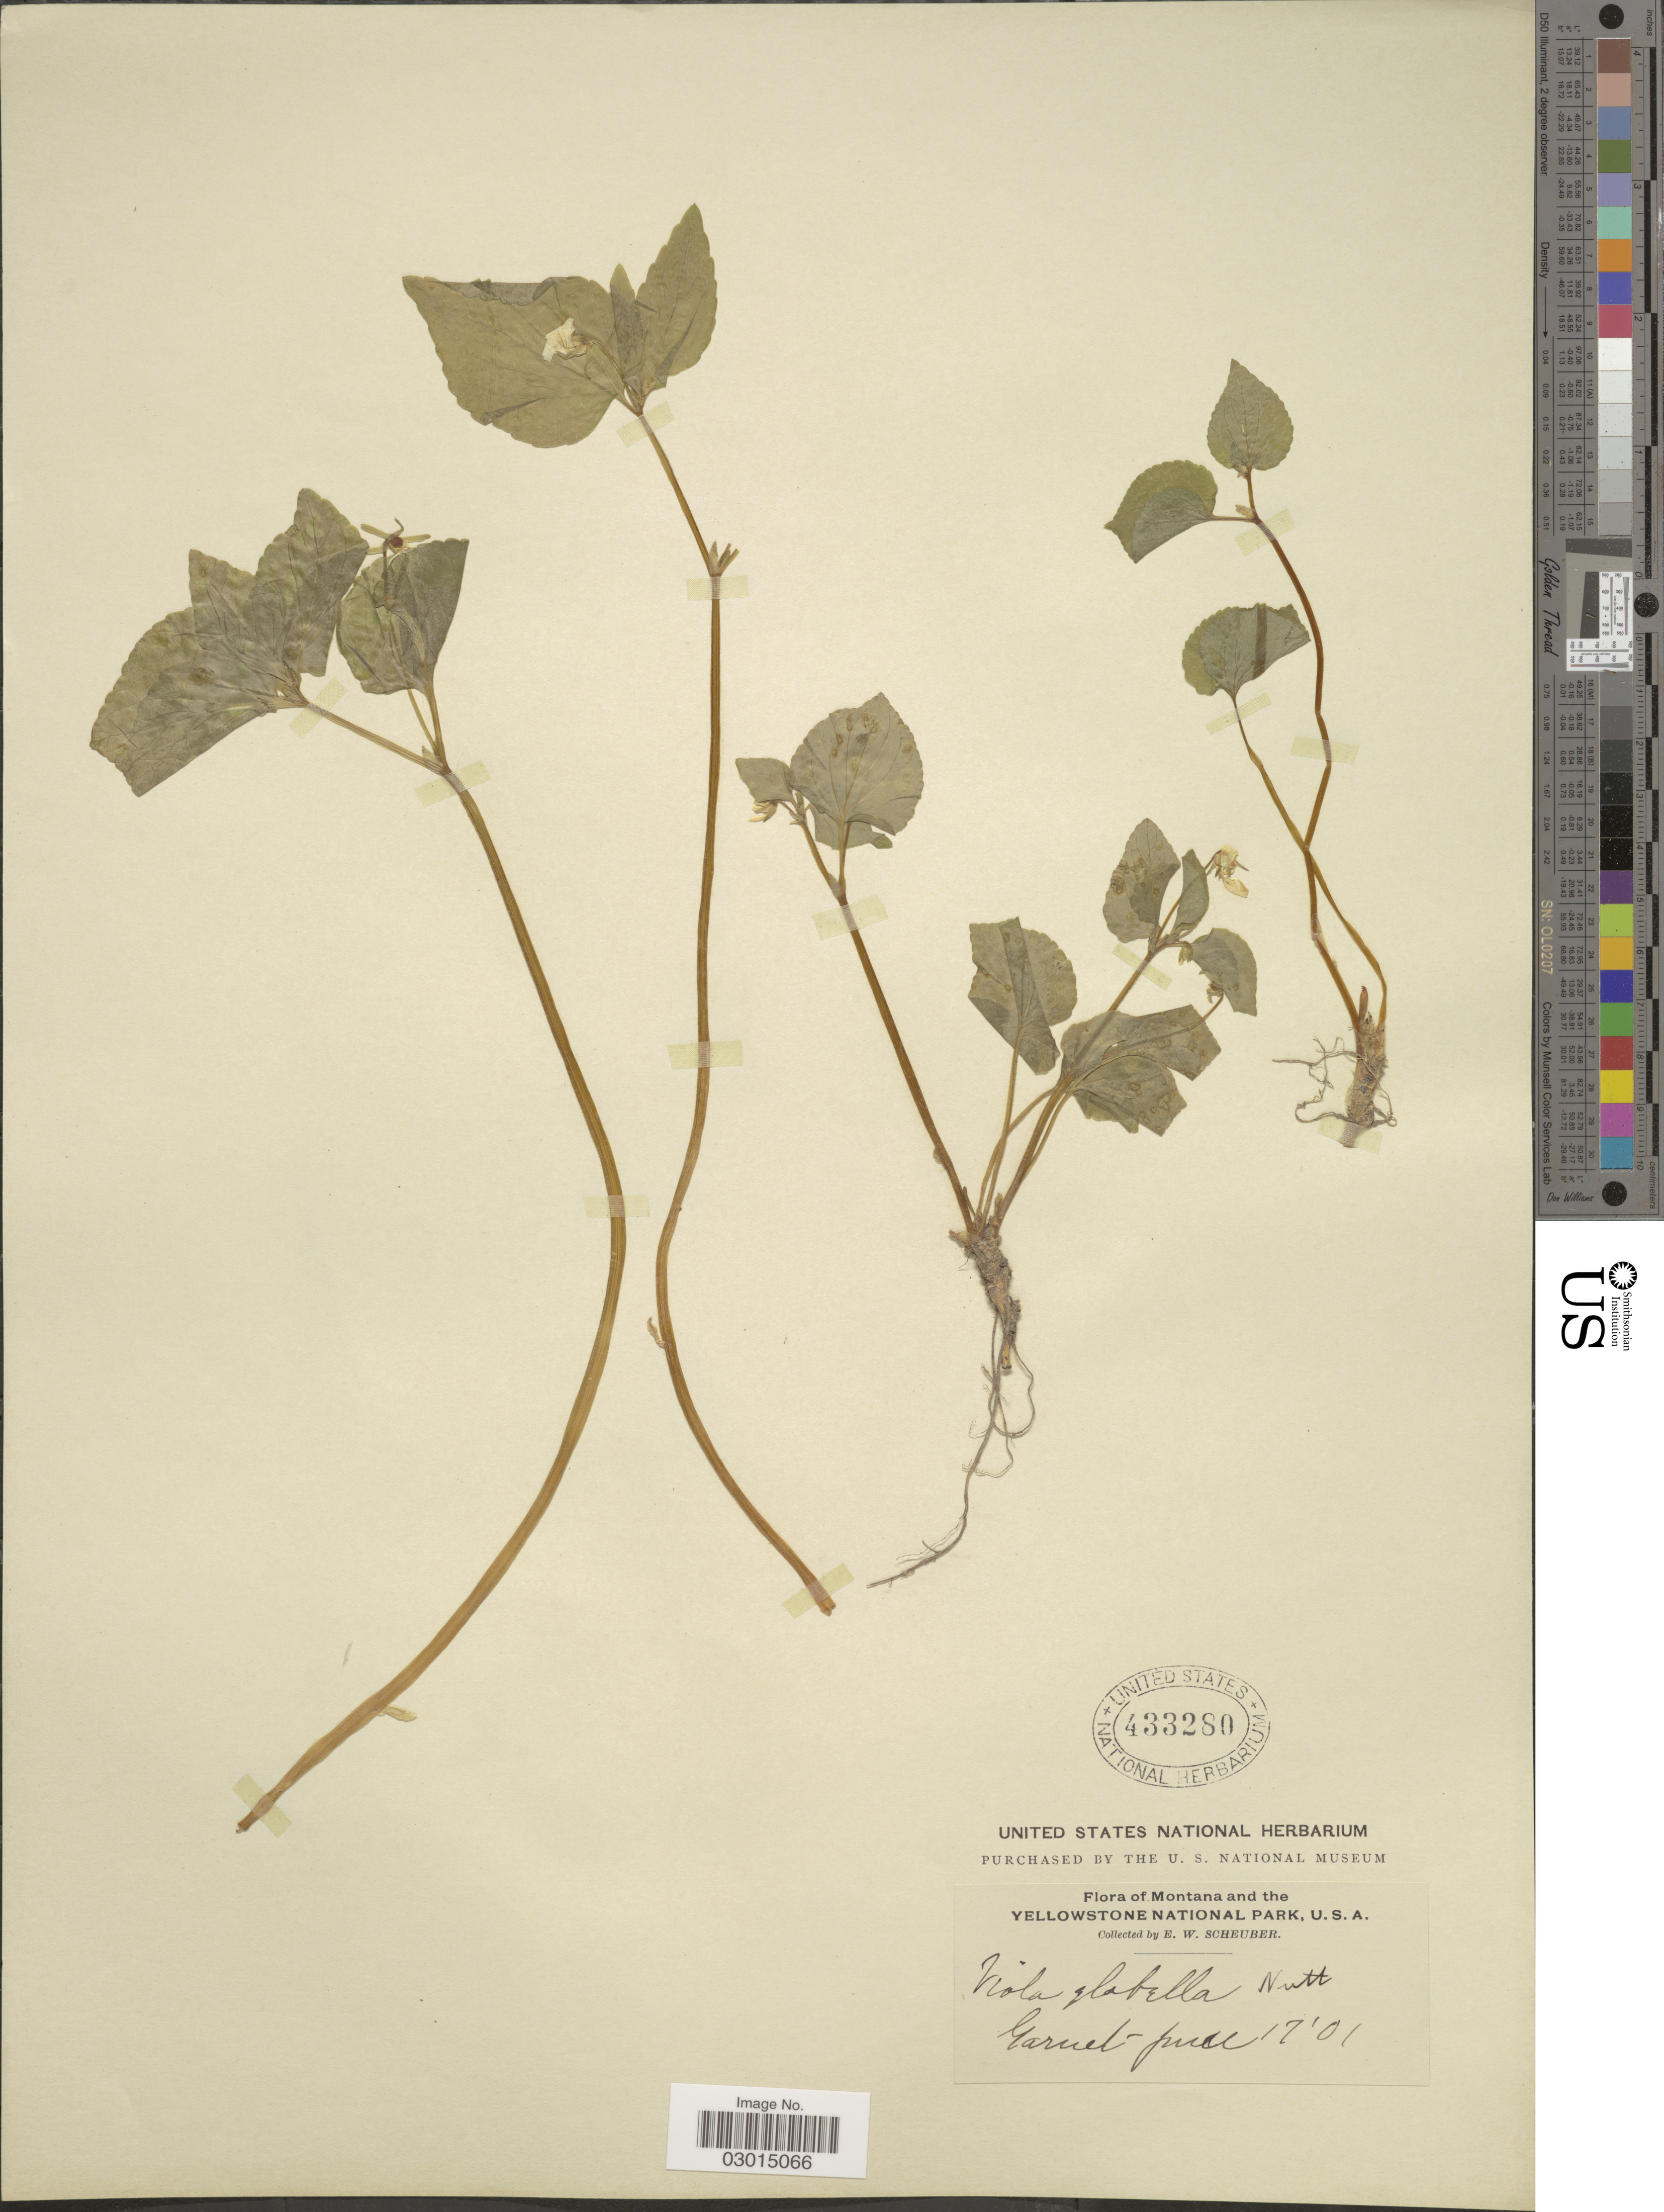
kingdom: Plantae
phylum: Tracheophyta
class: Magnoliopsida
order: Malpighiales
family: Violaceae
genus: Viola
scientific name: Viola glabella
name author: Nutt.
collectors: E. Scheuber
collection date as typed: Transcribed d/m/y: 17/6/1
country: United States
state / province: Montana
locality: Montana and the Yellowstone National Park. Garnet.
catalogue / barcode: US 433280